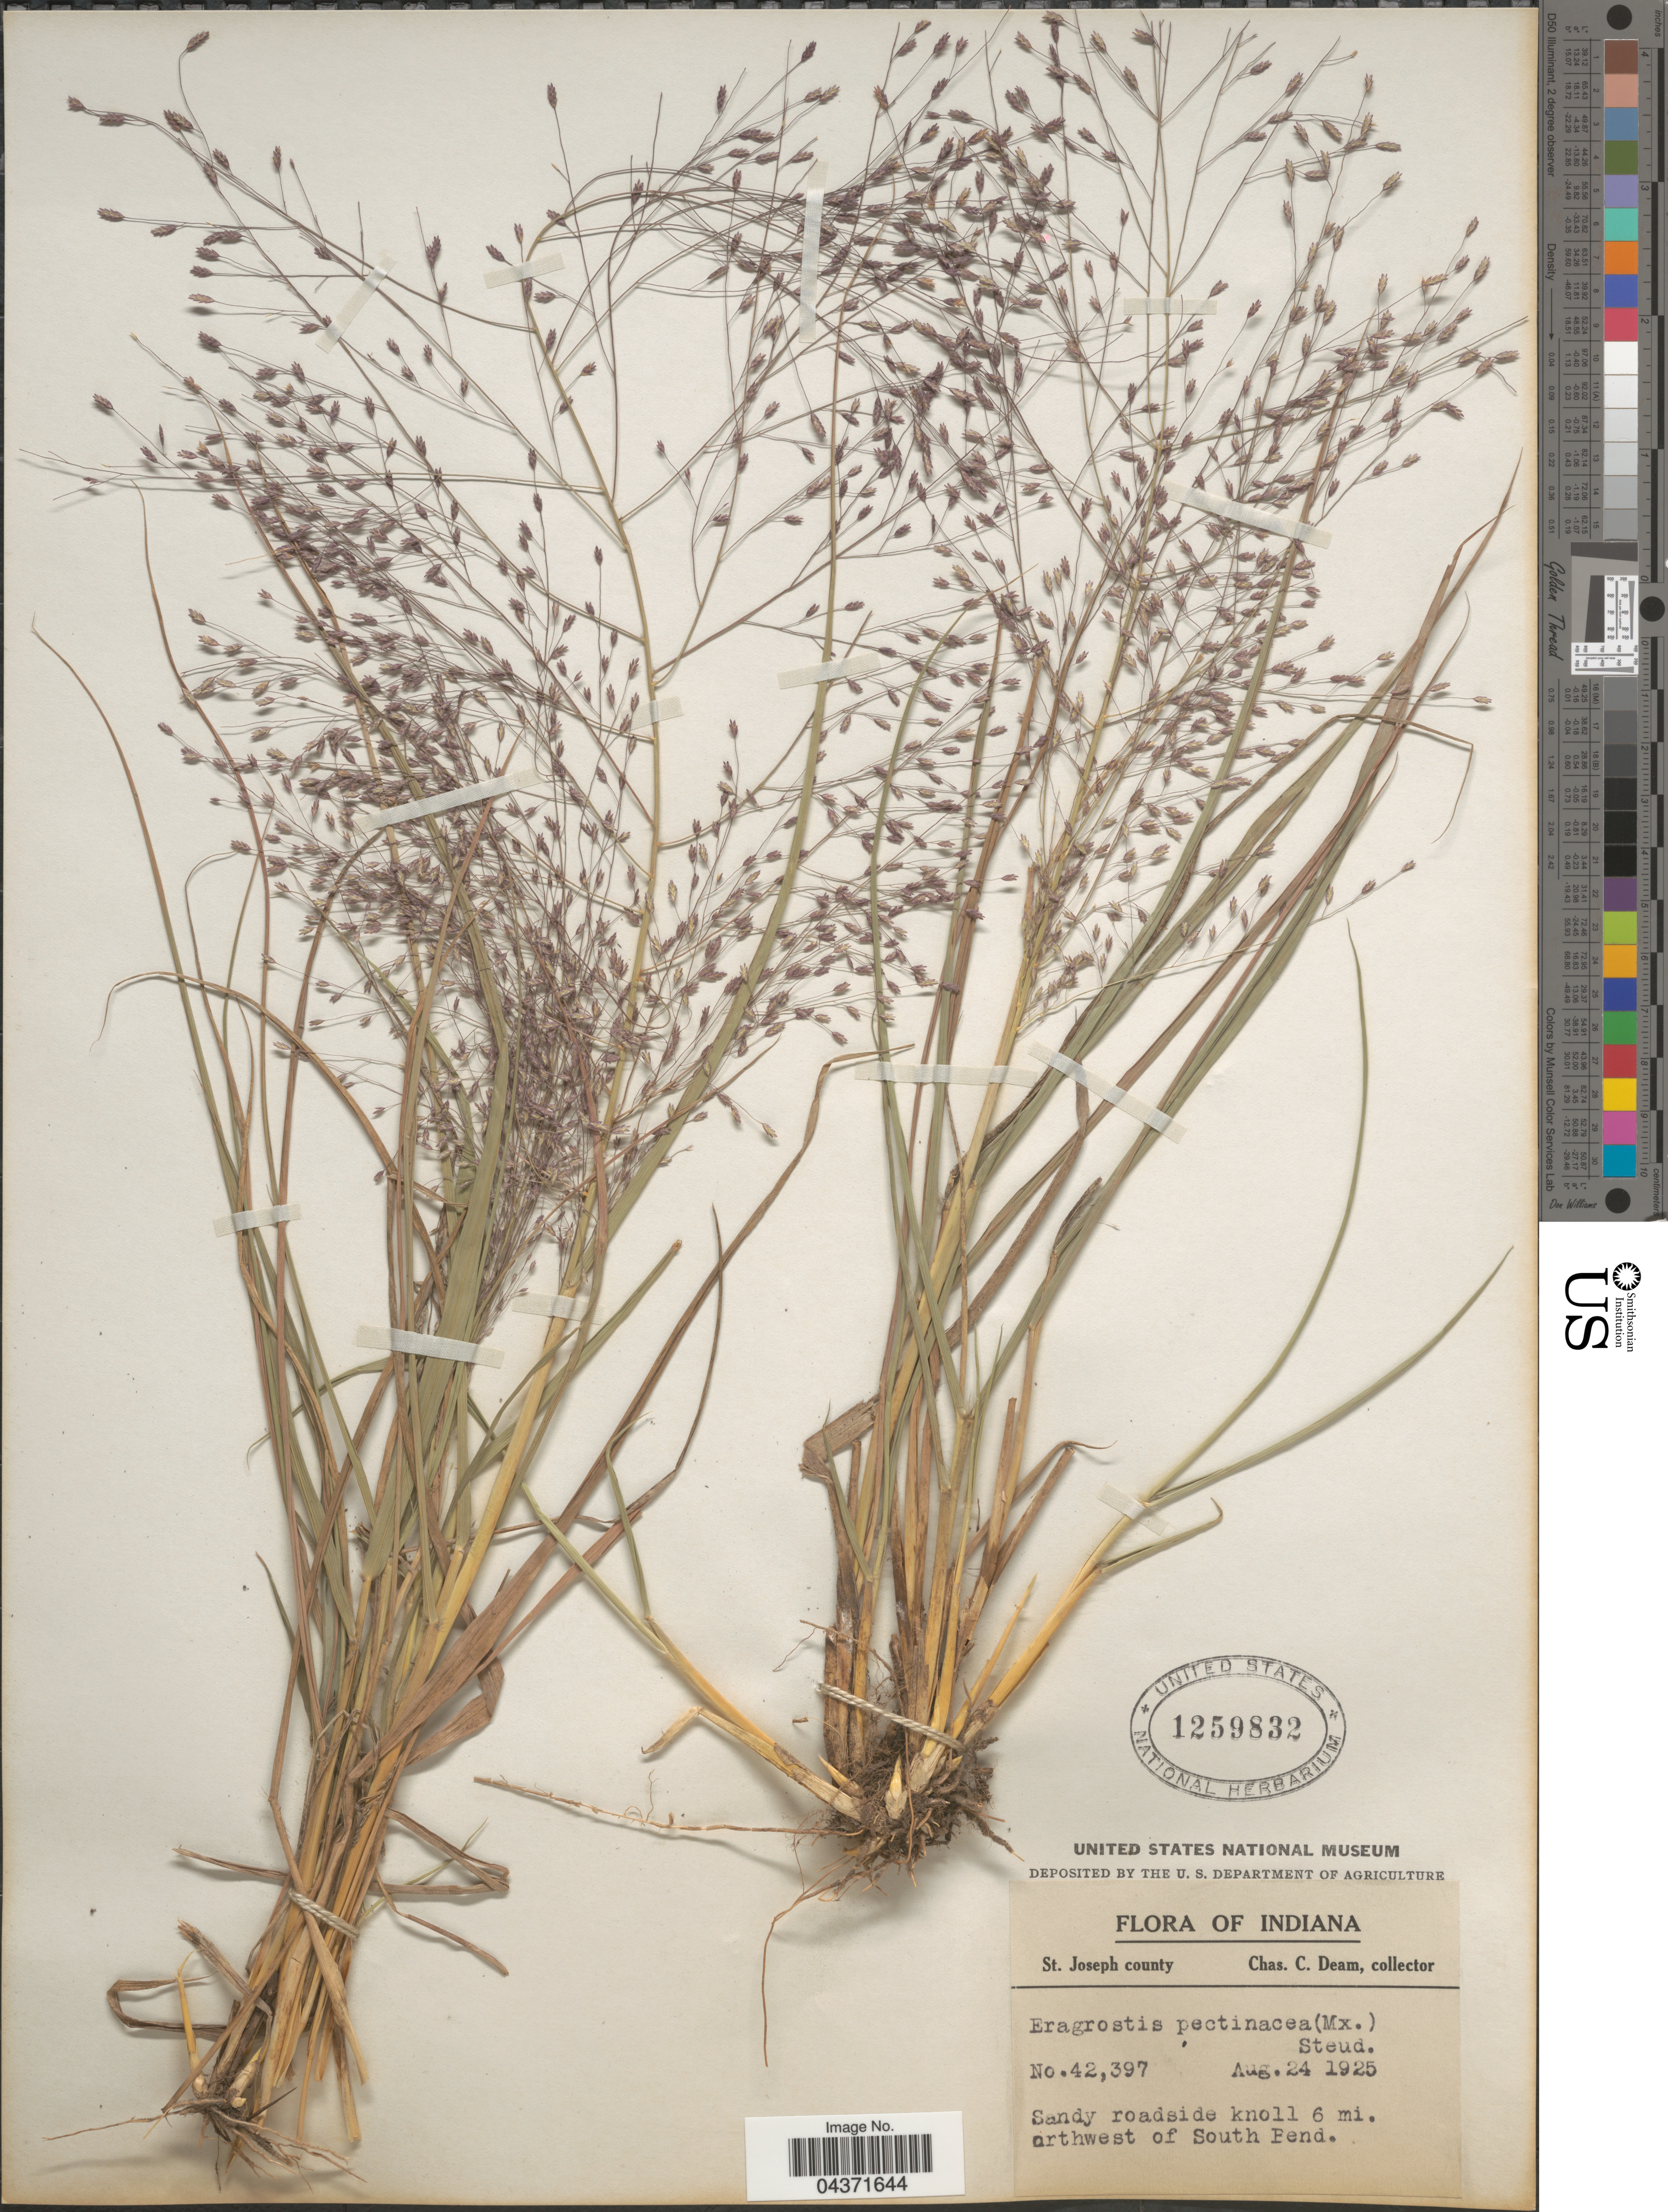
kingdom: Plantae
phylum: Tracheophyta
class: Liliopsida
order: Poales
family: Poaceae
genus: Eragrostis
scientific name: Eragrostis spectabilis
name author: (Pursh) Steud.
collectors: C. C. Deam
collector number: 42397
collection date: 1925-08-24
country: United States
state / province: Indiana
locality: St. Joseph county. Sandy roadside knoll 6 mi. orthwest of South Pend.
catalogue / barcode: US 1259832